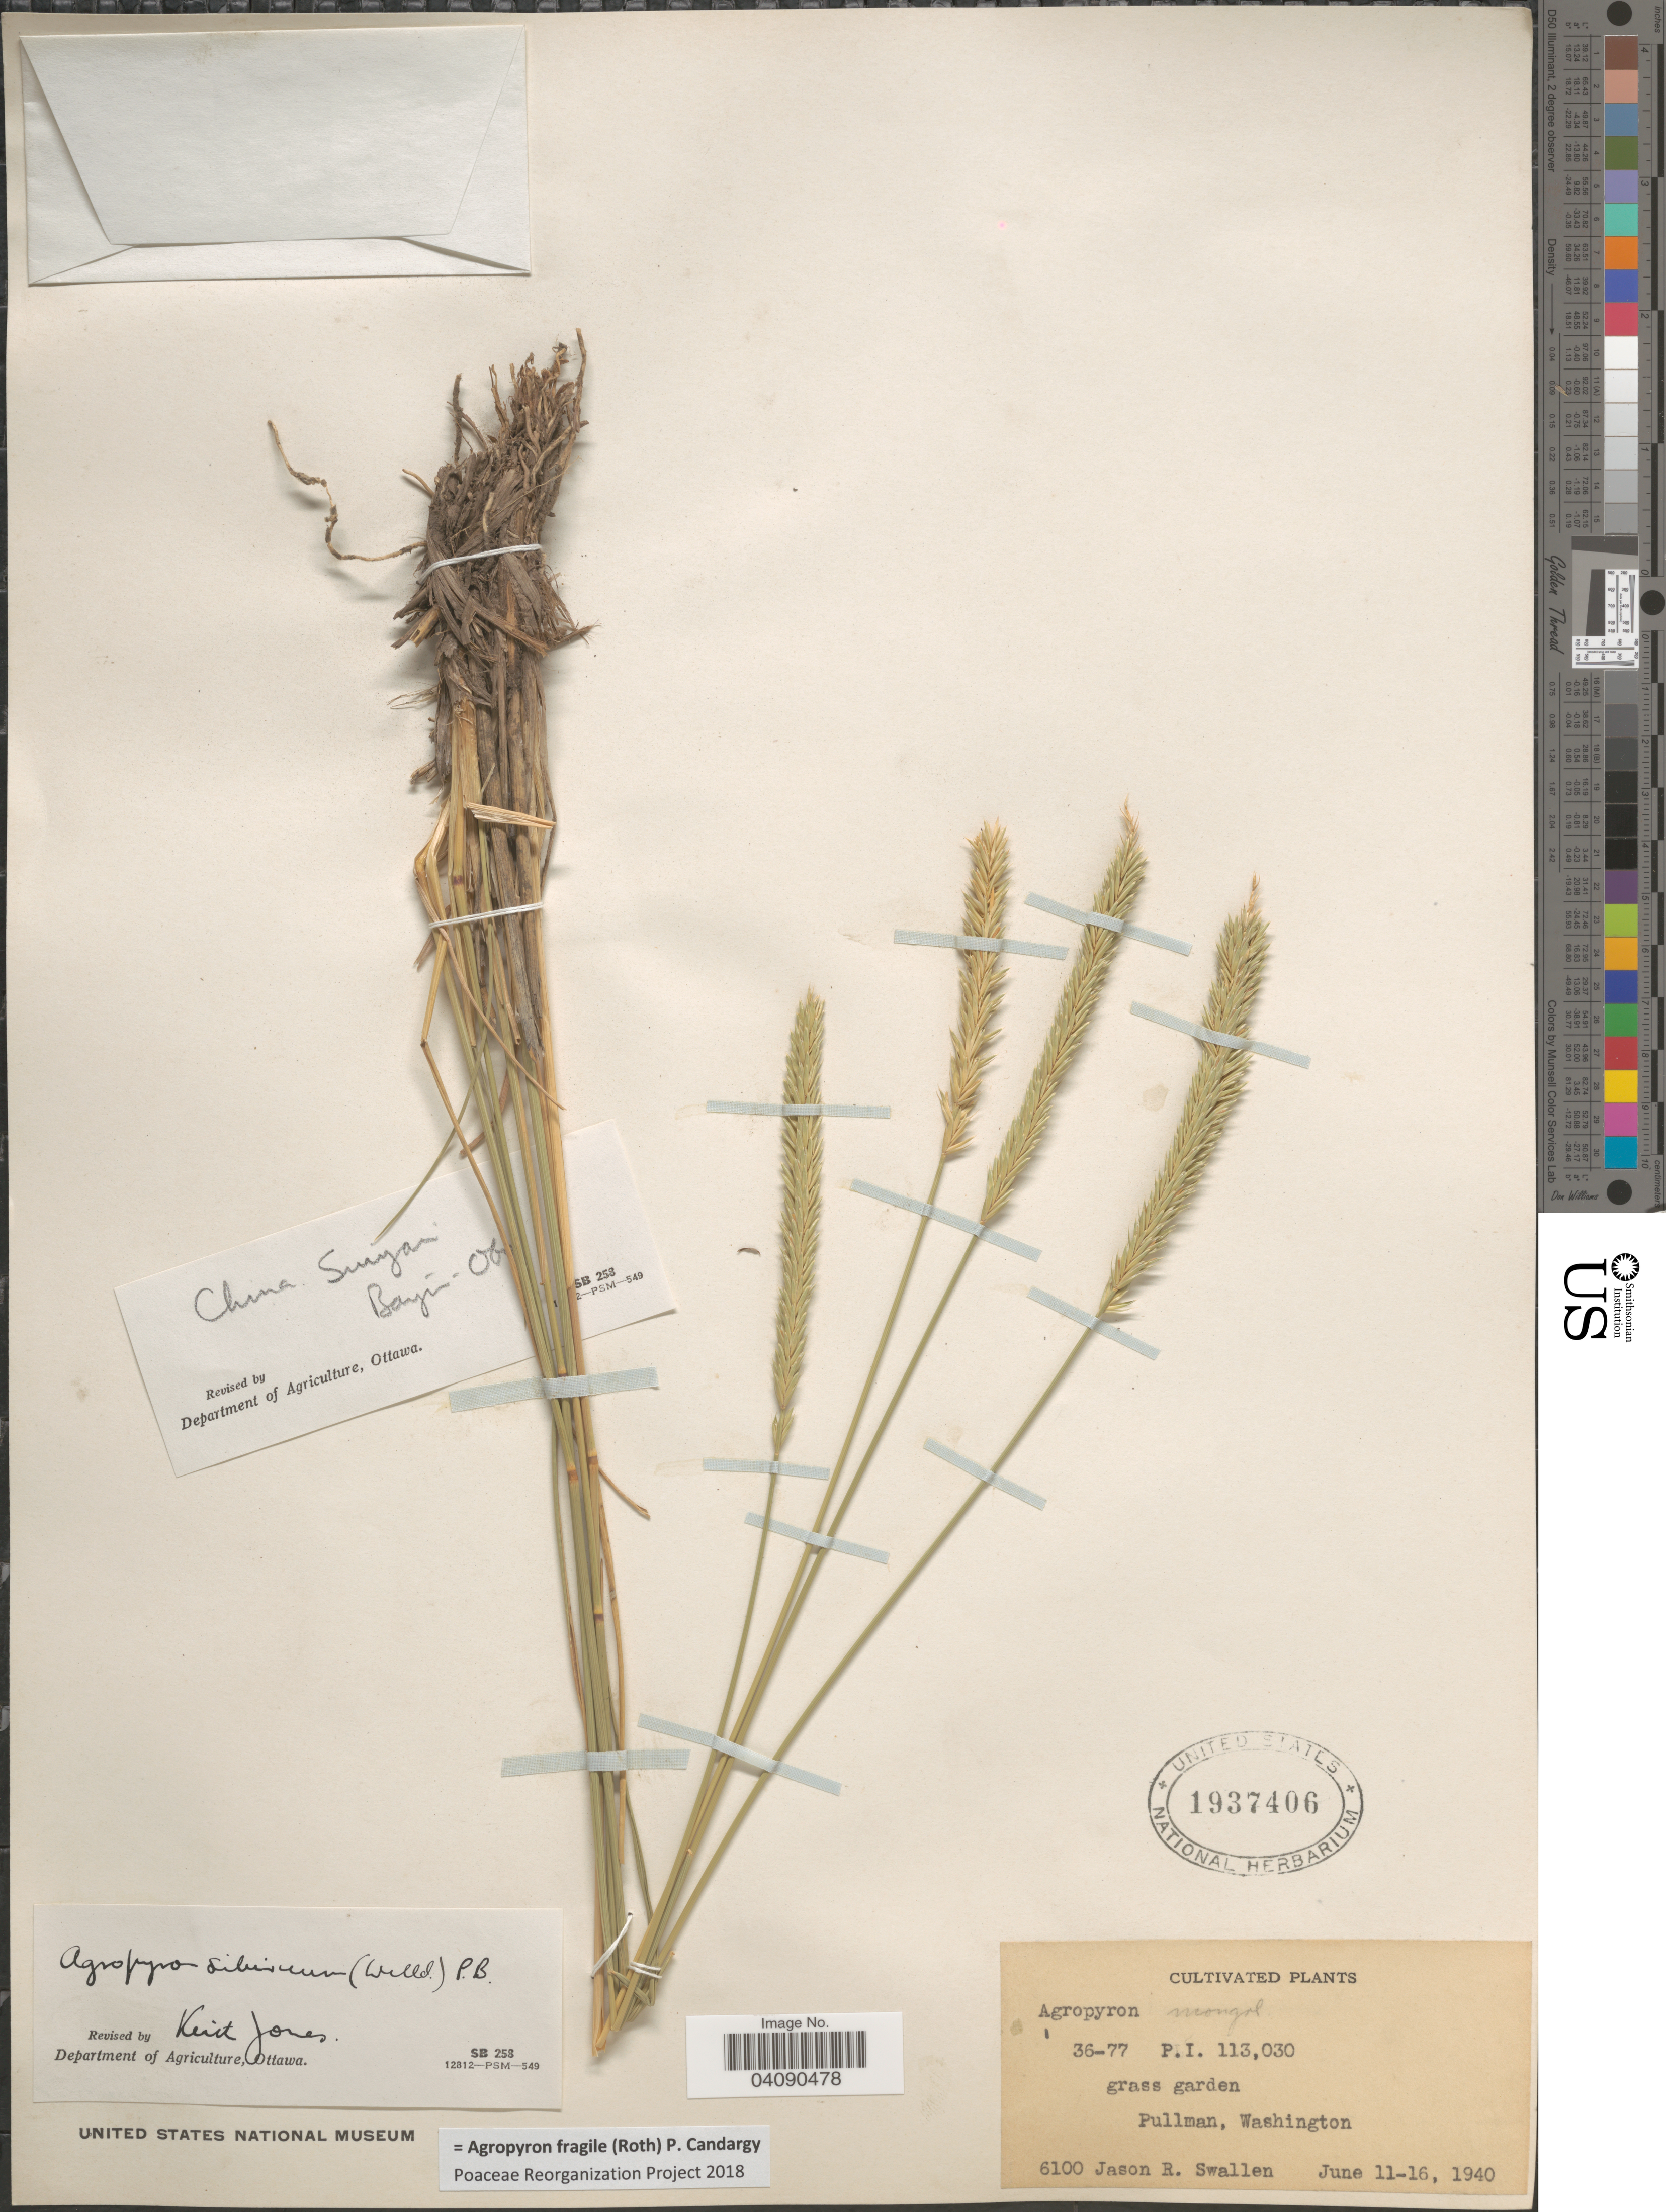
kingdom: Plantae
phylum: Tracheophyta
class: Liliopsida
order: Poales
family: Poaceae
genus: Agropyron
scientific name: Agropyron fragile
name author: (Roth) Candargy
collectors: J. R. Swallen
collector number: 6100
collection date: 1940-06-11/1940-06-16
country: United States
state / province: Washington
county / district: Whitman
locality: Grass garden. Pullman.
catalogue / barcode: US 1937406